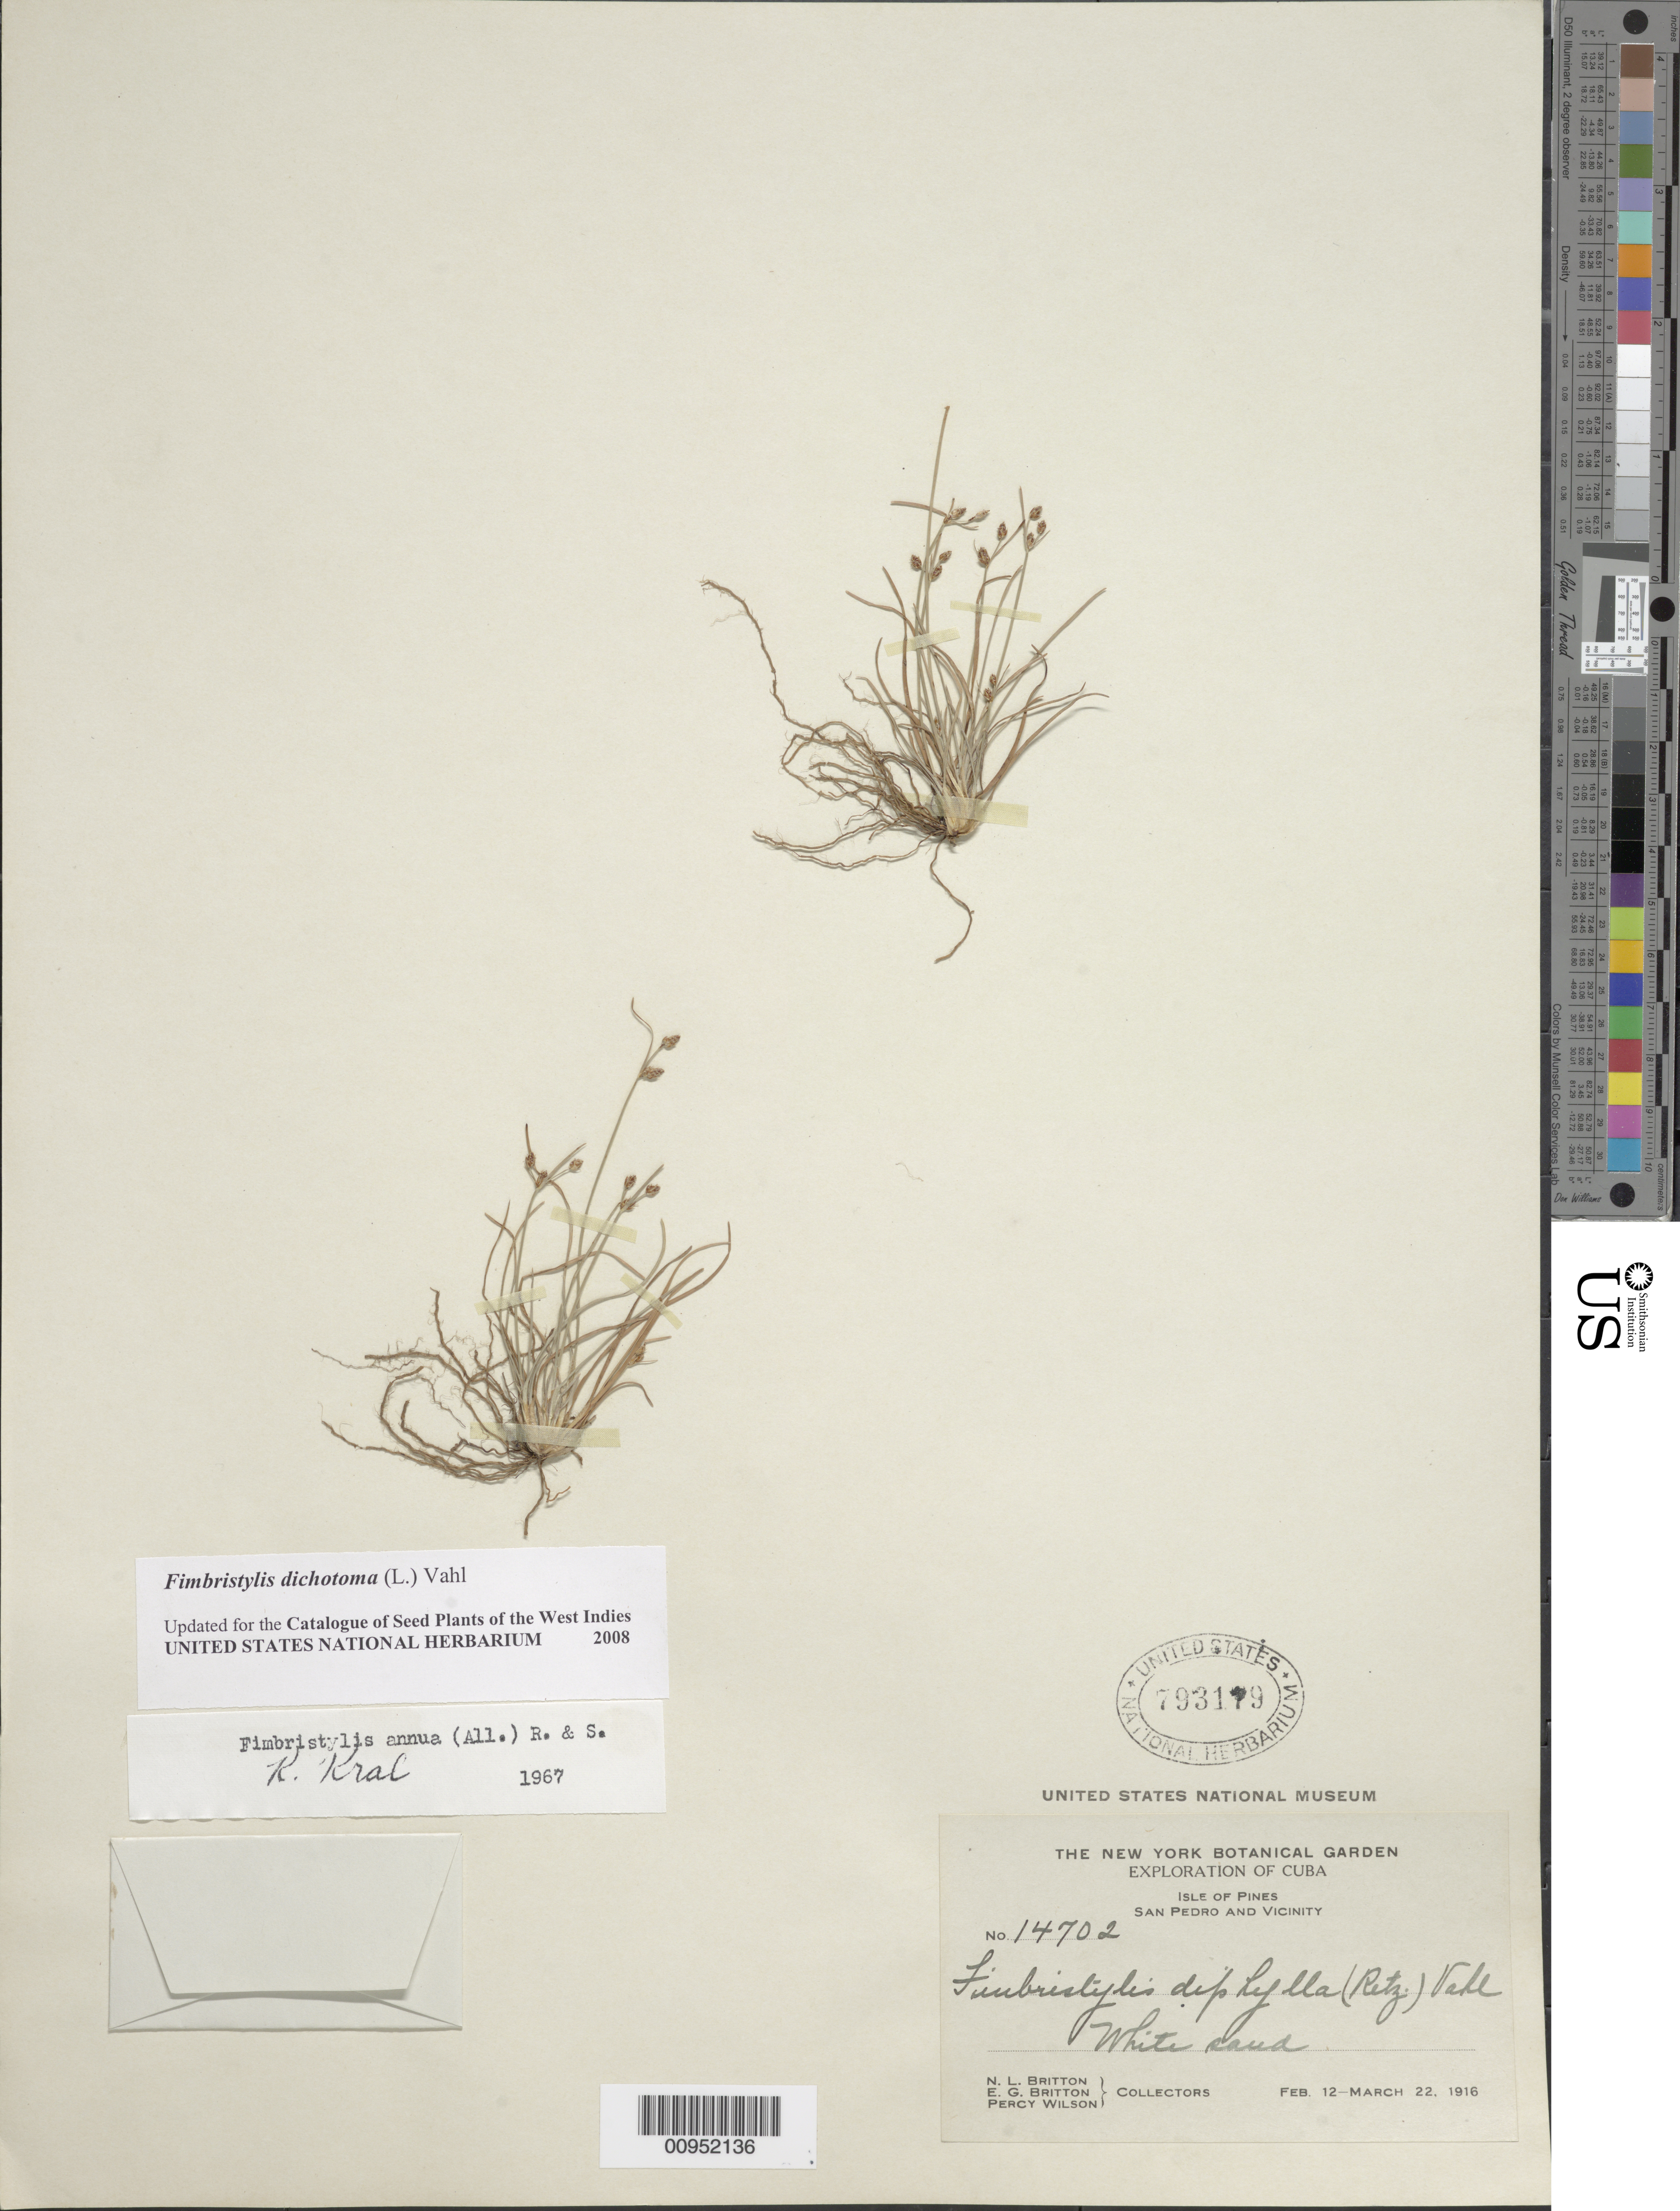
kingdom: Plantae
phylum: Tracheophyta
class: Liliopsida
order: Poales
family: Cyperaceae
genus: Fimbristylis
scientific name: Fimbristylis dichotoma subsp. dichotoma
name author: (L.) Vahl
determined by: Strong, M. T., (US), Smithsonian Institution - National Museum of Natural History (UNITED STATES)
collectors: N. Britton, E. G. Britton & P. Wilson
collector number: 14702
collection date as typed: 12 Feb 1916 to 22 Mar 1916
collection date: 1916-02-12/1916-03-22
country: Cuba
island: Isla de la Juventud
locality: San Pedro and vicinity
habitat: White sand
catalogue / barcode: US 793119